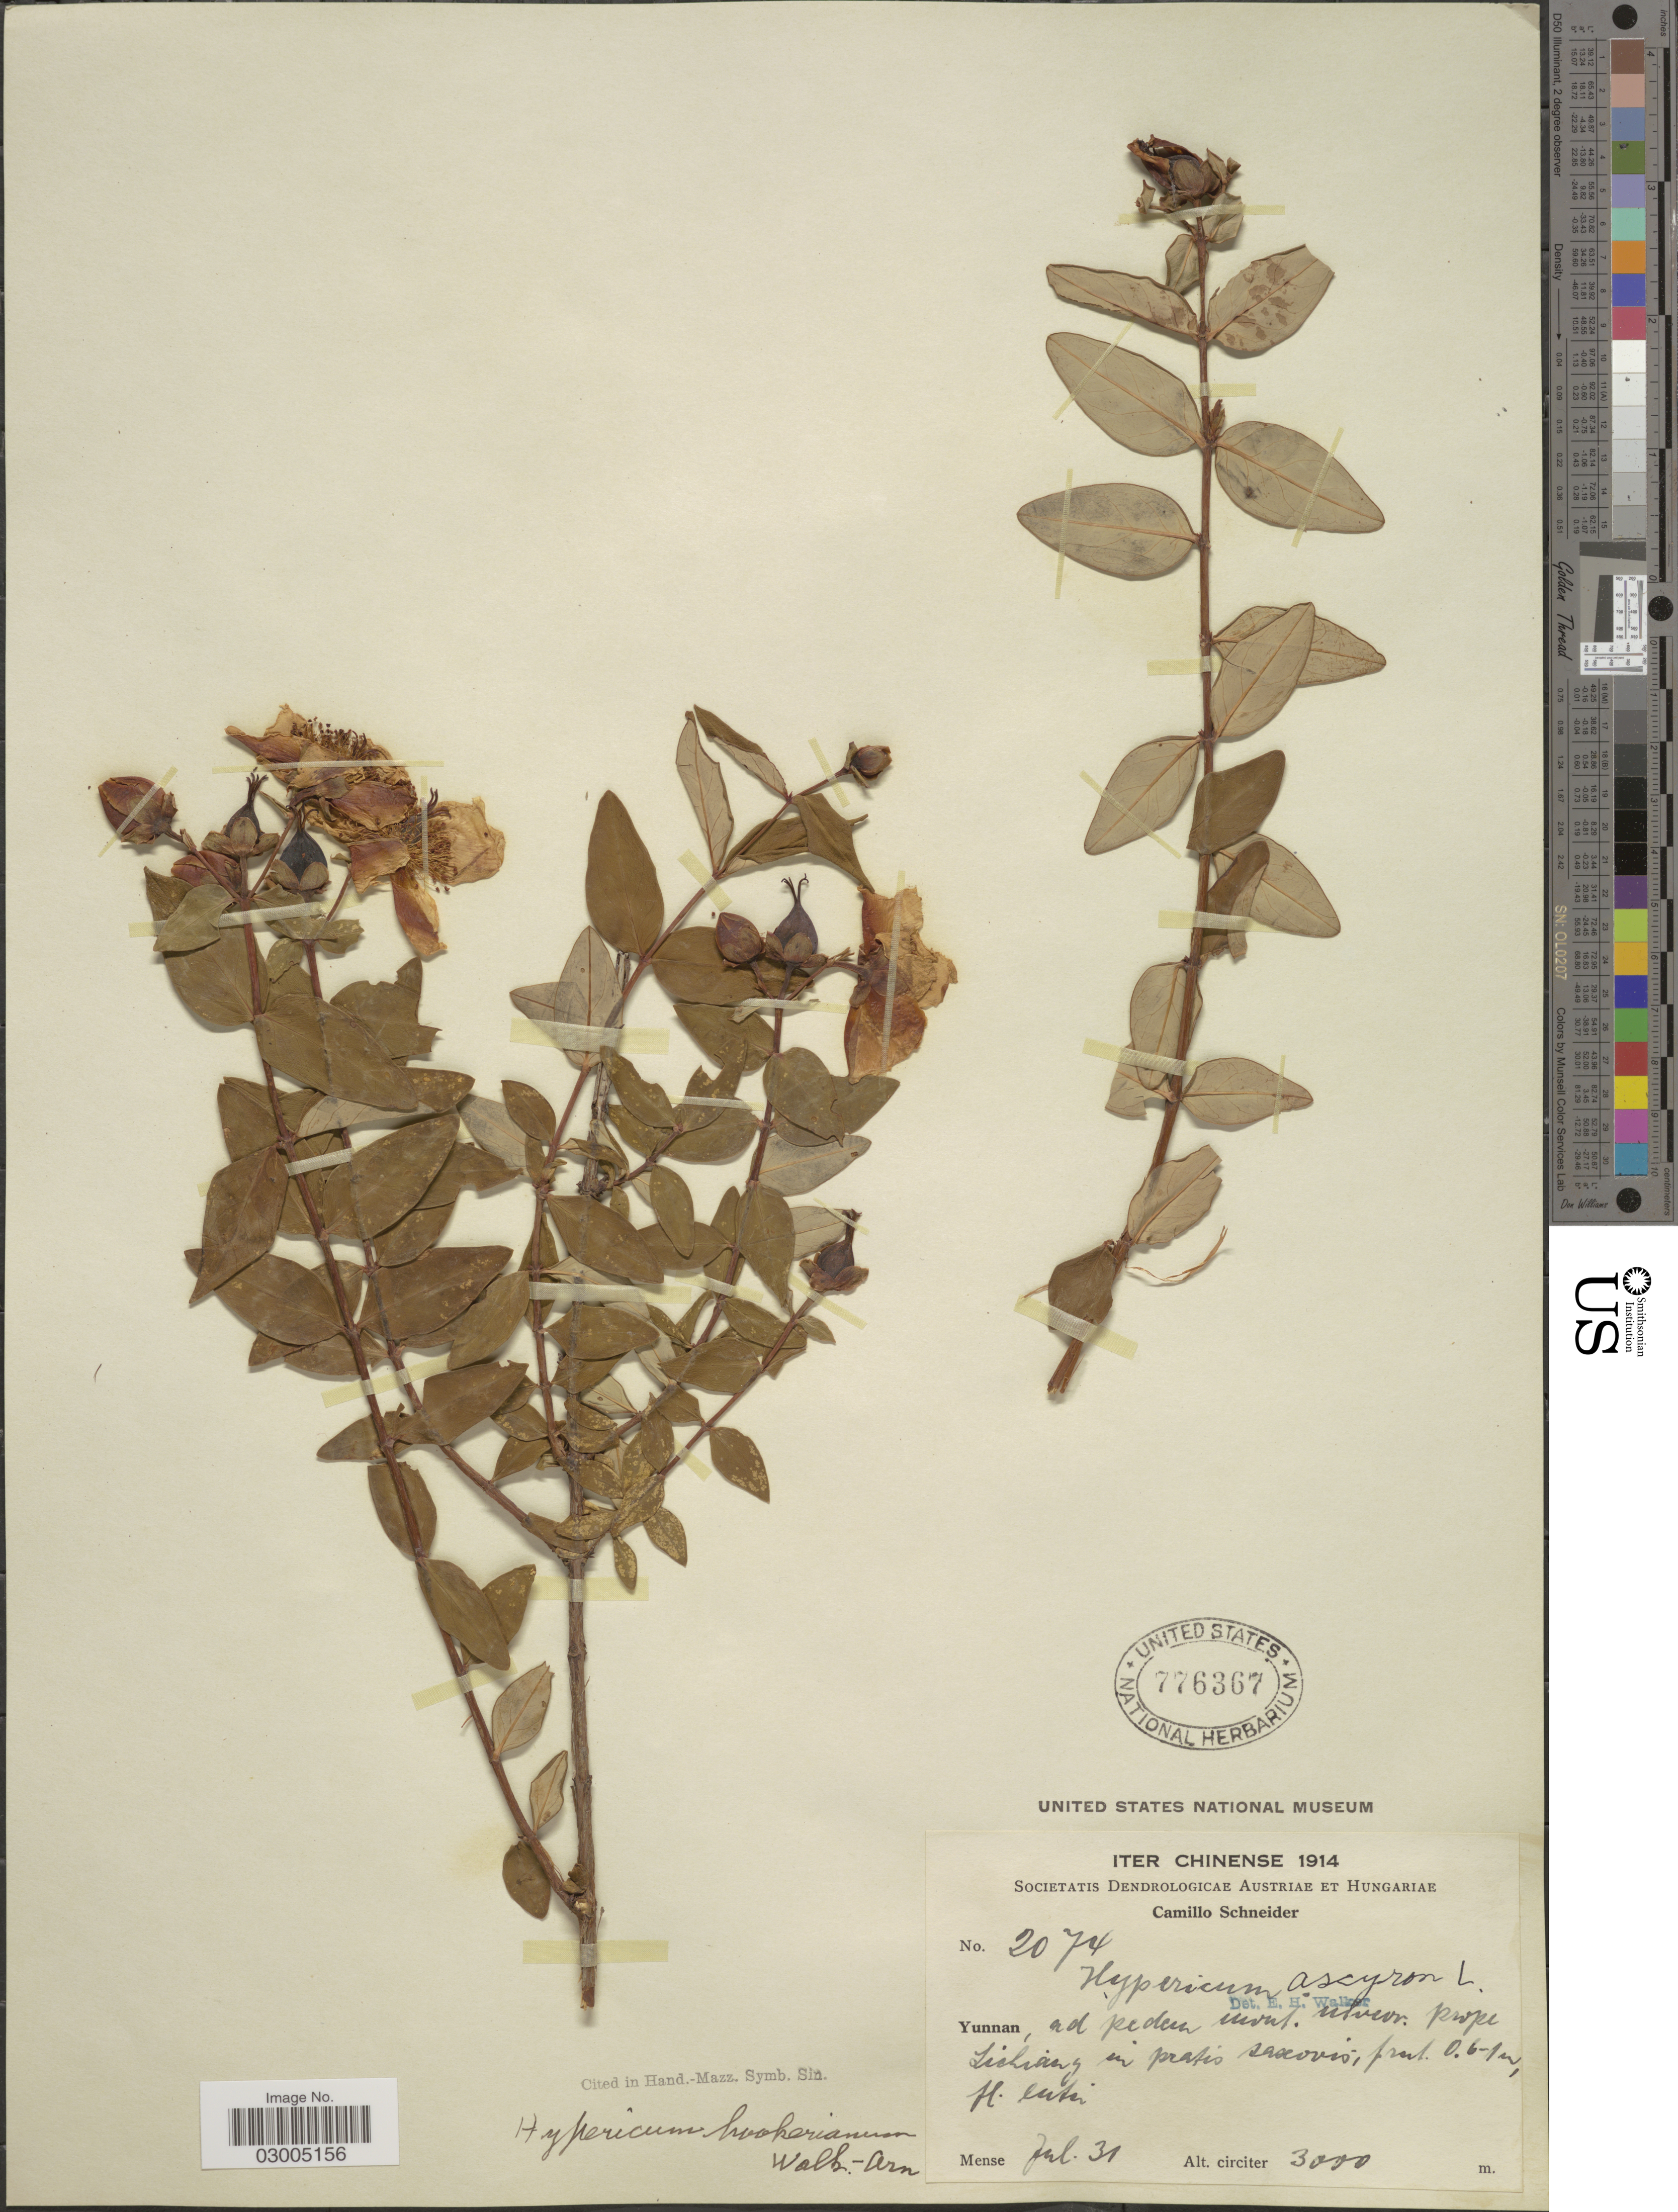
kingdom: Plantae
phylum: Tracheophyta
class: Magnoliopsida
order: Malpighiales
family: Hypericaceae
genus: Hypericum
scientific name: Hypericum hookerianum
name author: Wight & Arn.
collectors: C. K. Schneider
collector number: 2074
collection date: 1931-07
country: China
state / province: Yunnan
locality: Ad peden uvat, unfref: prope Lichinag in pratis saxosis.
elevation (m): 3000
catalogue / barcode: US 776367